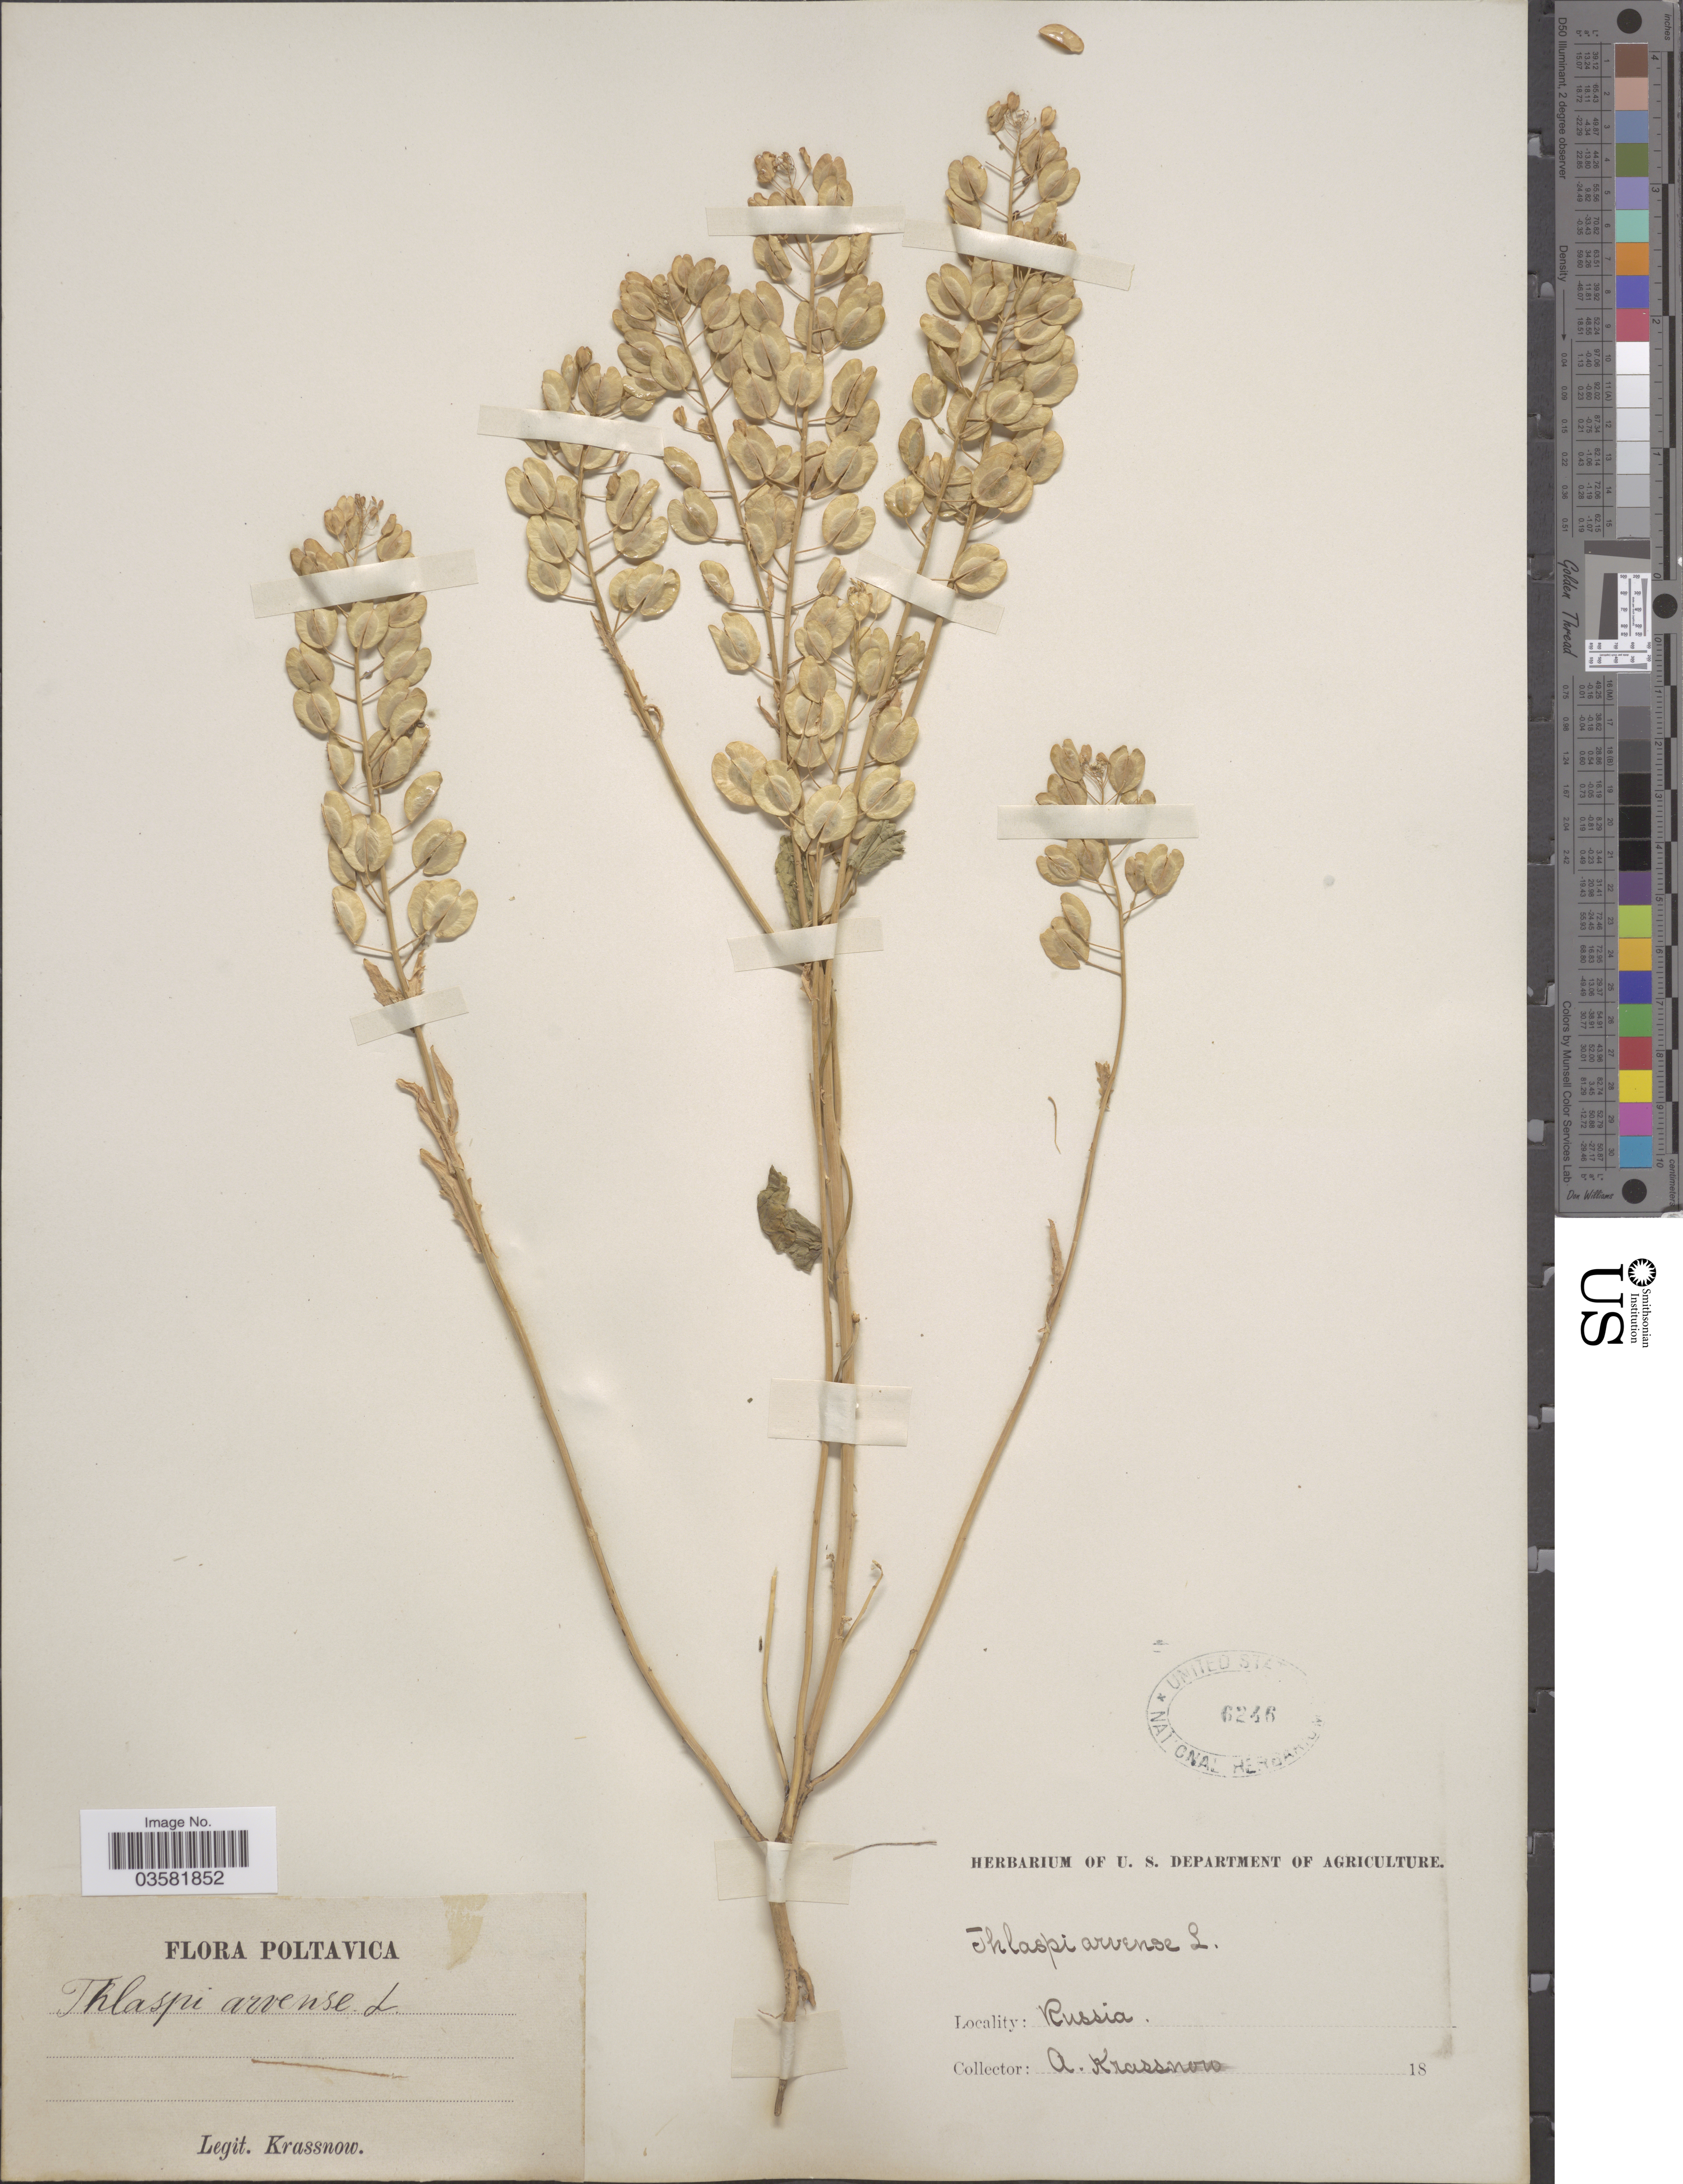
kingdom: Plantae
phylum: Tracheophyta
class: Magnoliopsida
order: Brassicales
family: Brassicaceae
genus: Thlaspi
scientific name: Thlaspi arvense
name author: L.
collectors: A. Krassnow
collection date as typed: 18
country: Ukraine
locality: Poltavica. Russia.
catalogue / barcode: US 6246